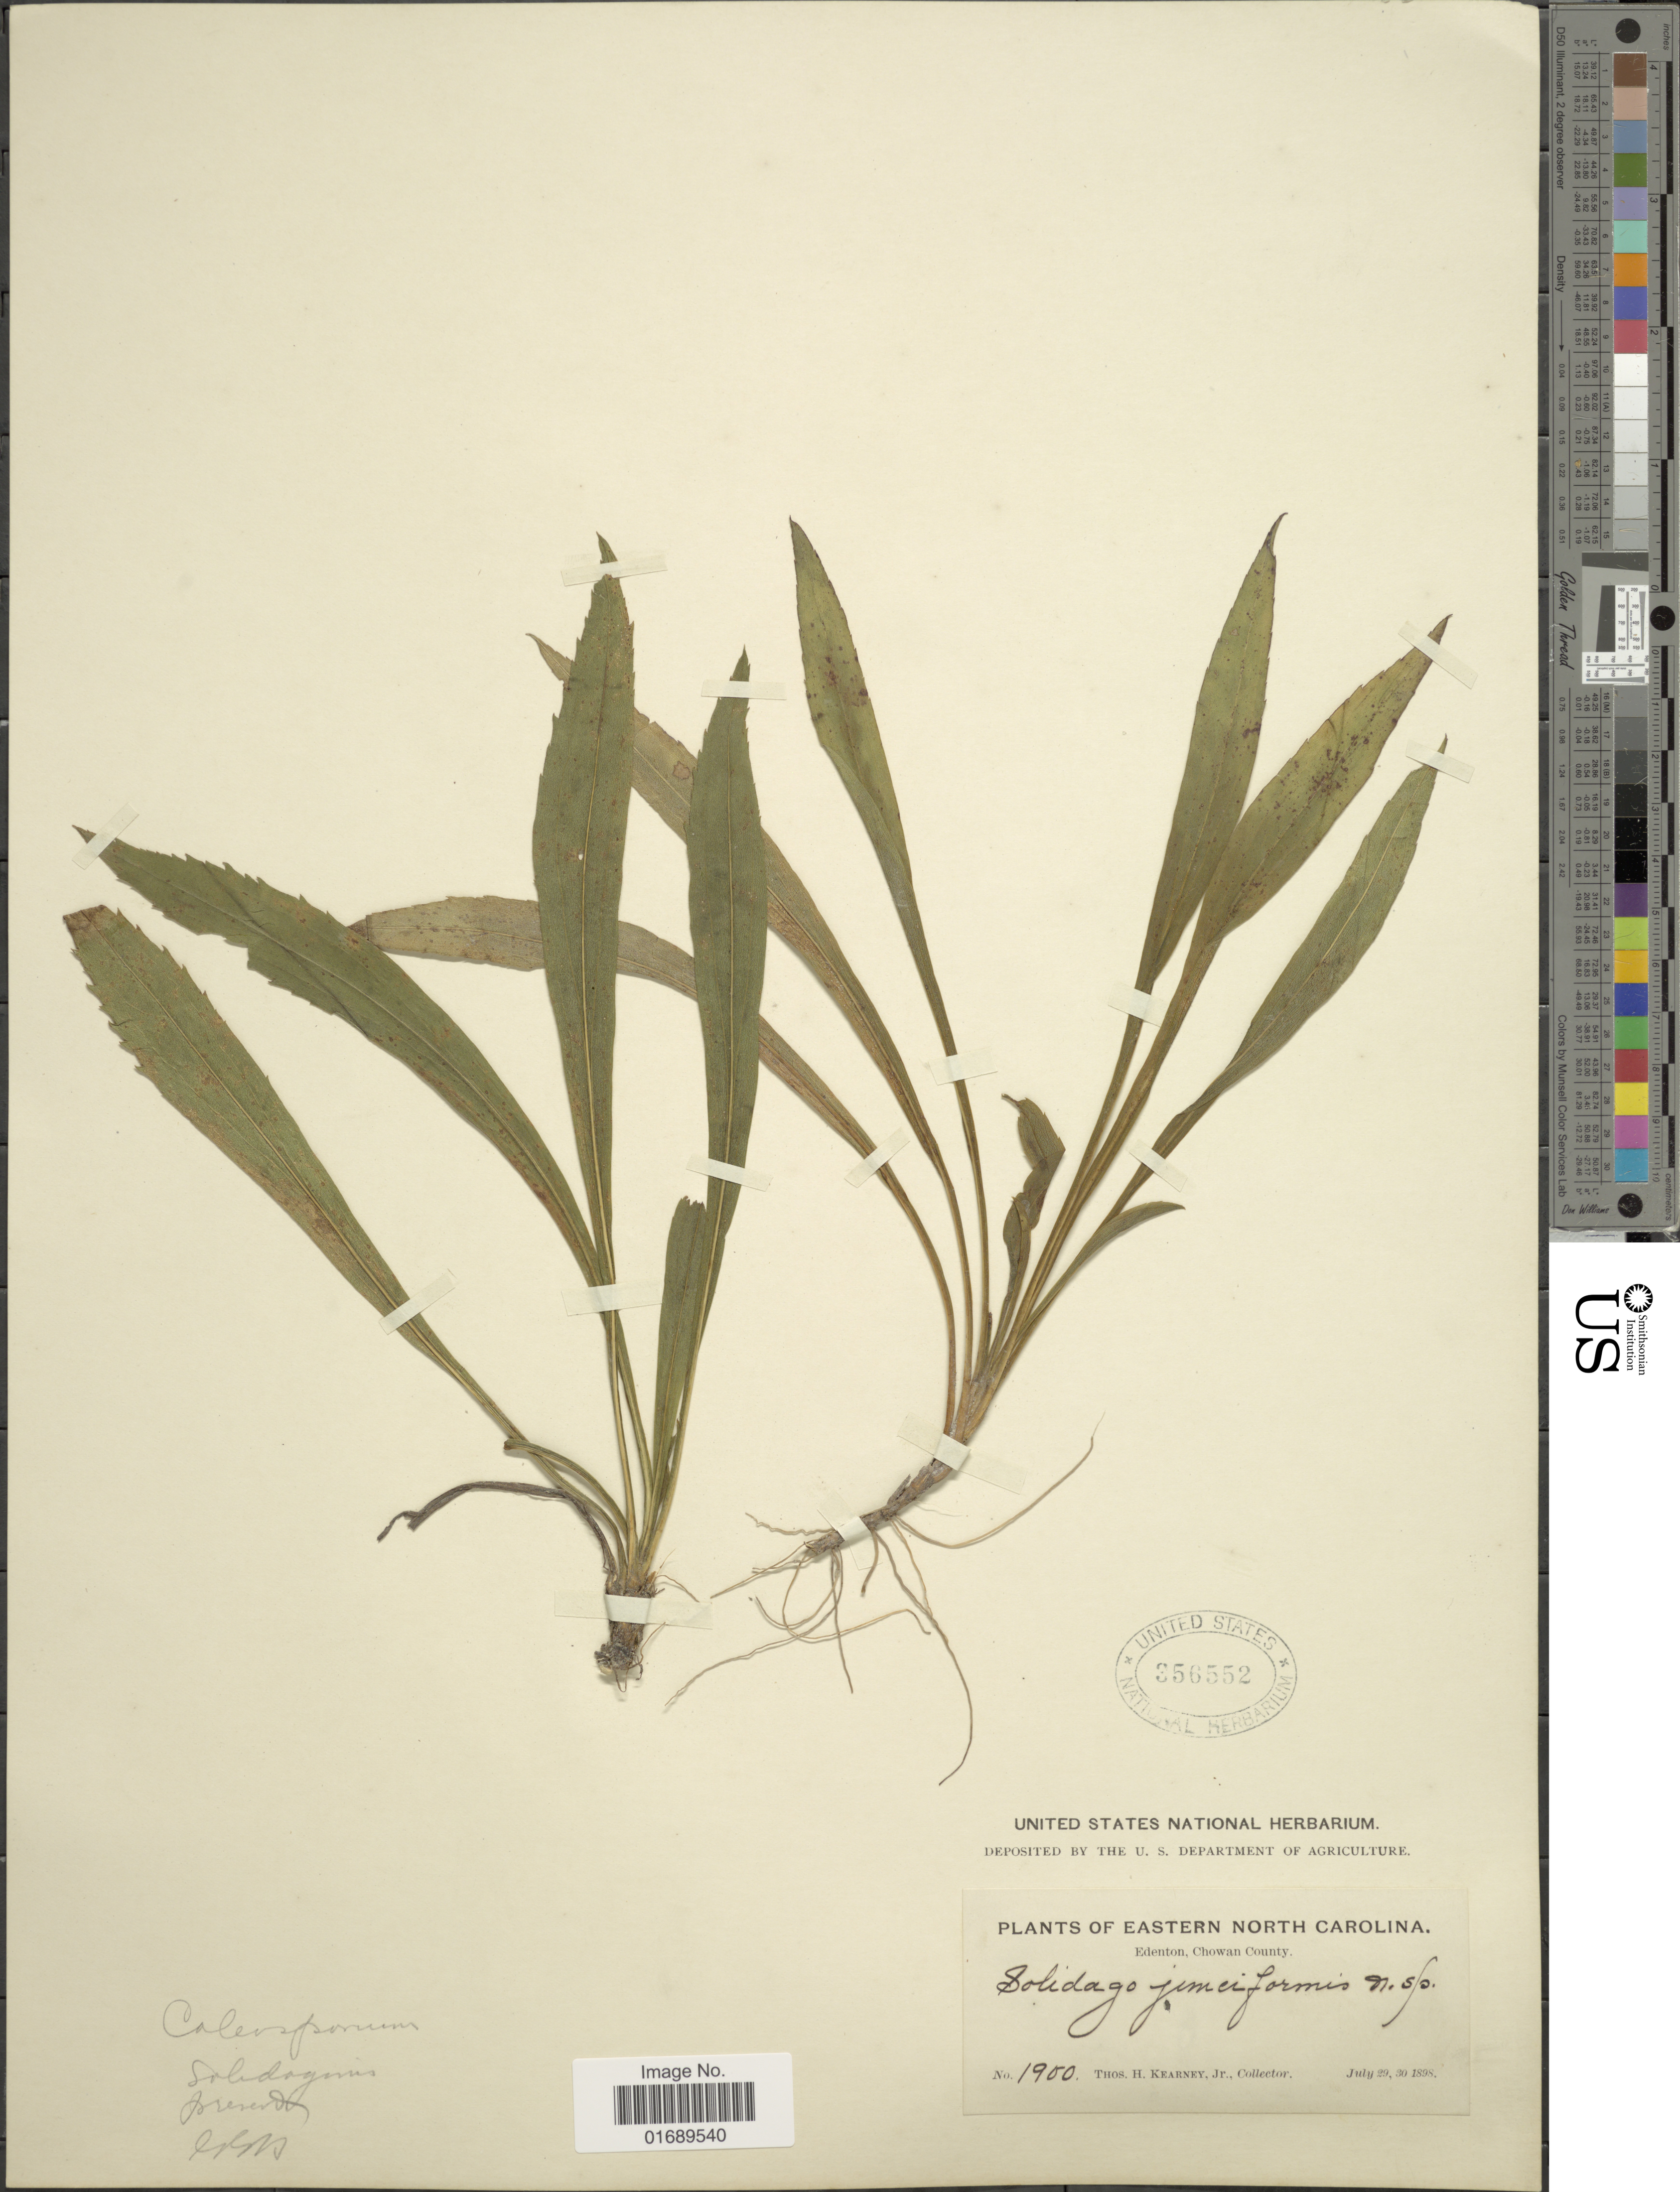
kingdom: Plantae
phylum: Tracheophyta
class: Magnoliopsida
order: Asterales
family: Asteraceae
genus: Solidago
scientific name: Solidago pinetorum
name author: Aiton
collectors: T. H. Kearney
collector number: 1900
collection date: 1898-07-29/1898-07-30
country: United States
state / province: North Carolina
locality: Eastern North Carolina, Edenton, Chowan County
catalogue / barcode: US 356552